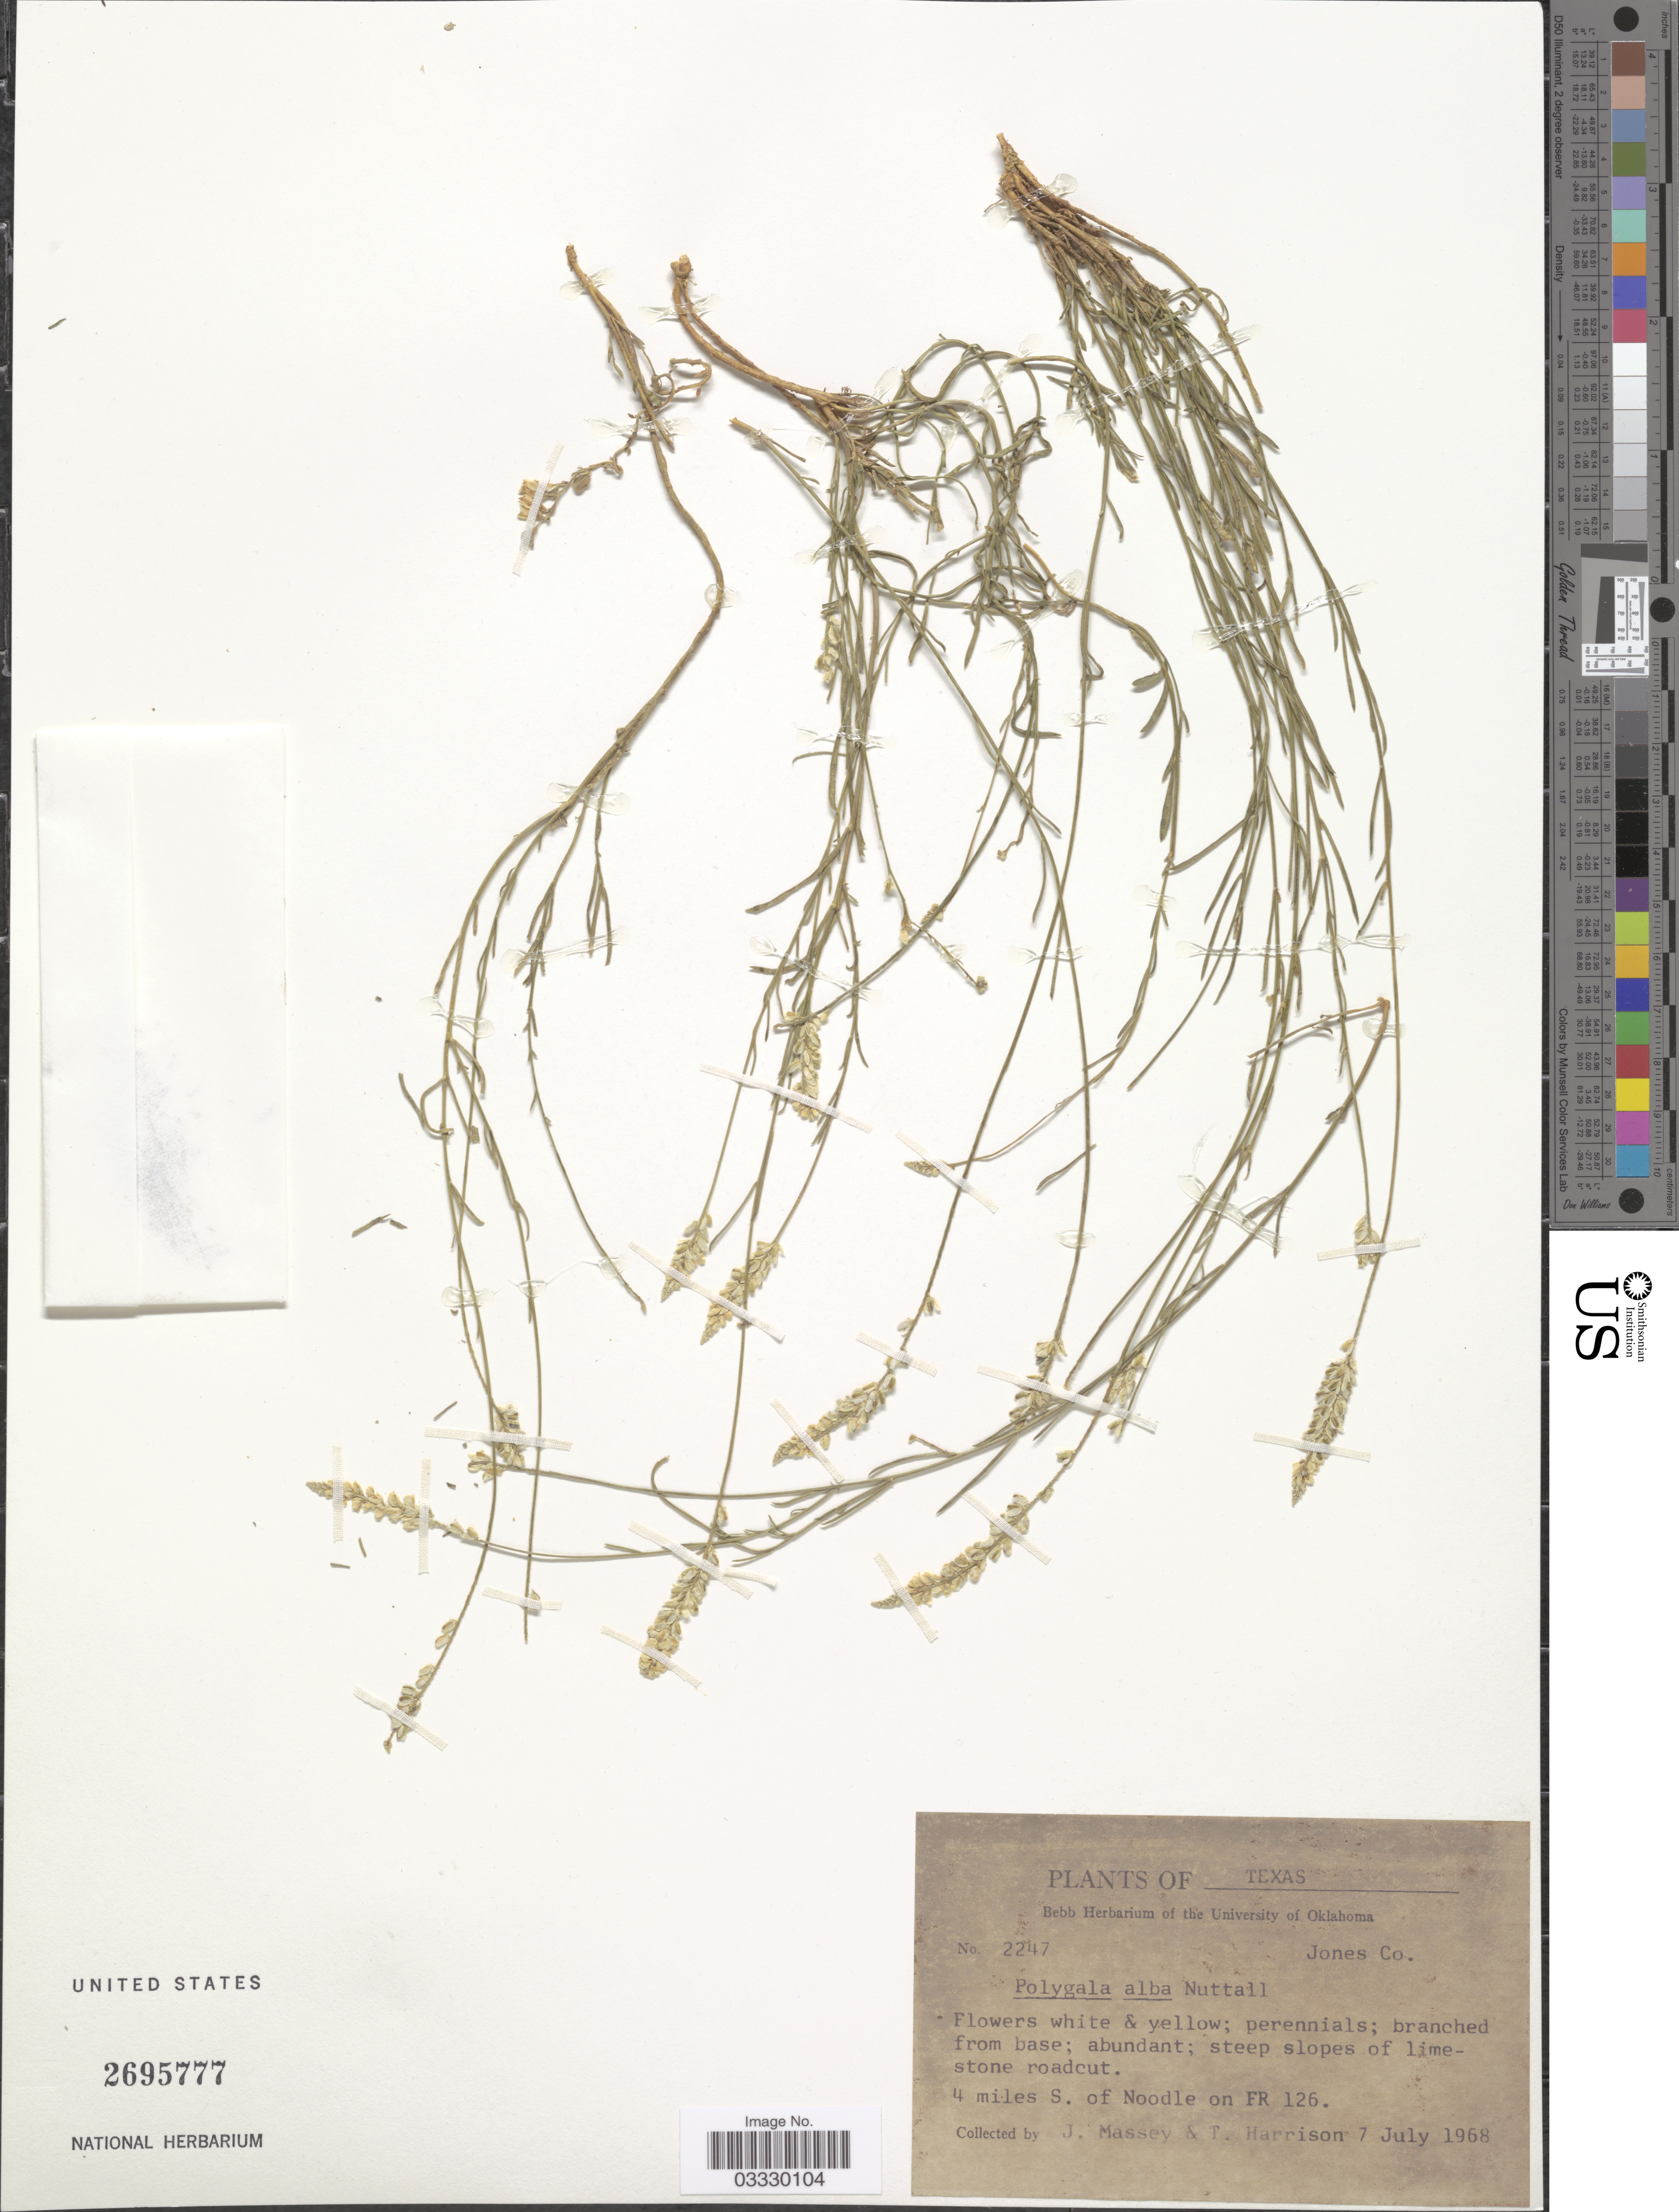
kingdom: Plantae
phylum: Tracheophyta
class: Magnoliopsida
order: Fabales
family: Polygalaceae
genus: Polygala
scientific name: Polygala alba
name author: Nutt.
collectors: J. Massey & T. Harrison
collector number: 2247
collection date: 1968-07-07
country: United States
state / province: Texas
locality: Jones Co. 4 miles S. of Noodle on FR 126.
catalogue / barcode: US 2695777